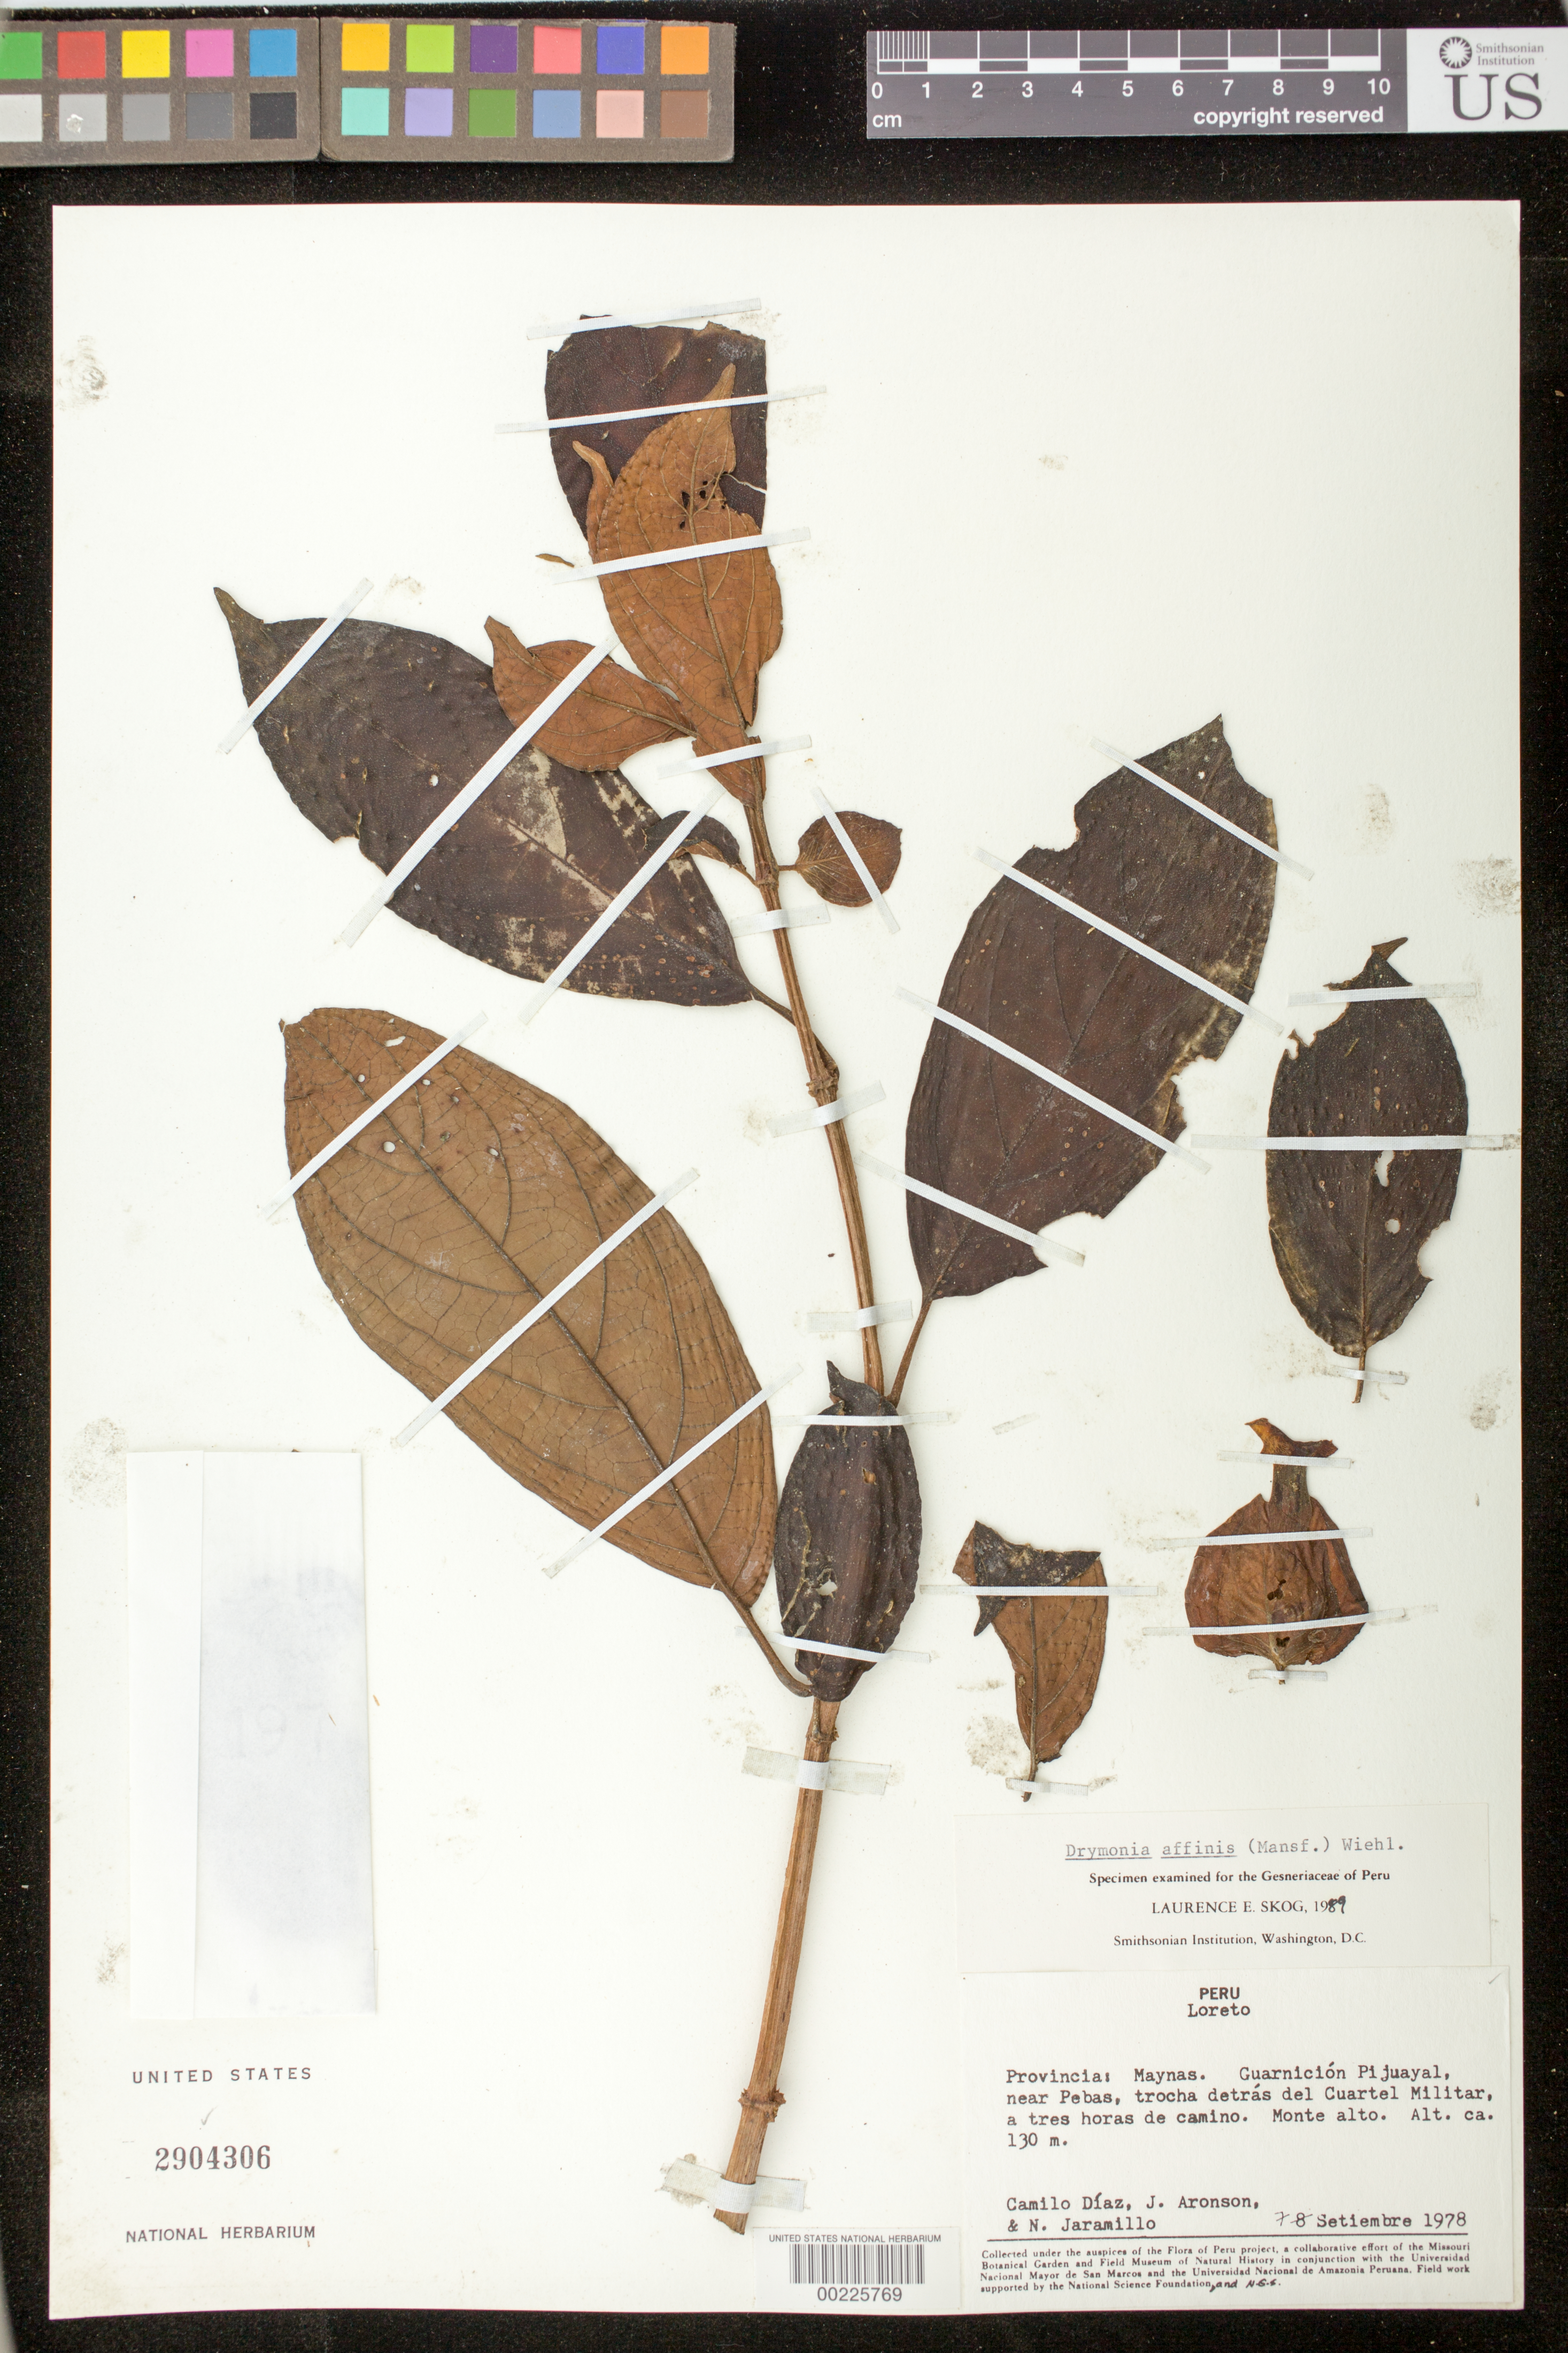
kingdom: Plantae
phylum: Tracheophyta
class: Magnoliopsida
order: Lamiales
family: Gesneriaceae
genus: Drymonia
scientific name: Drymonia affinis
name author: (Mansf.) Wiehler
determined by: Skog, Laurence E.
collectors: C. Díaz S., J. Aronson & N. Jaramillo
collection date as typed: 07 Sep 1978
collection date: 1978-09-07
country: Peru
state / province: Loreto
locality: Prov. Maynas; Guarnición Pijuayal, near Pebas, trocha detrás del Cuartel Militar, a tres horas de camino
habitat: Monte alto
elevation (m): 130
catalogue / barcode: US 2904306